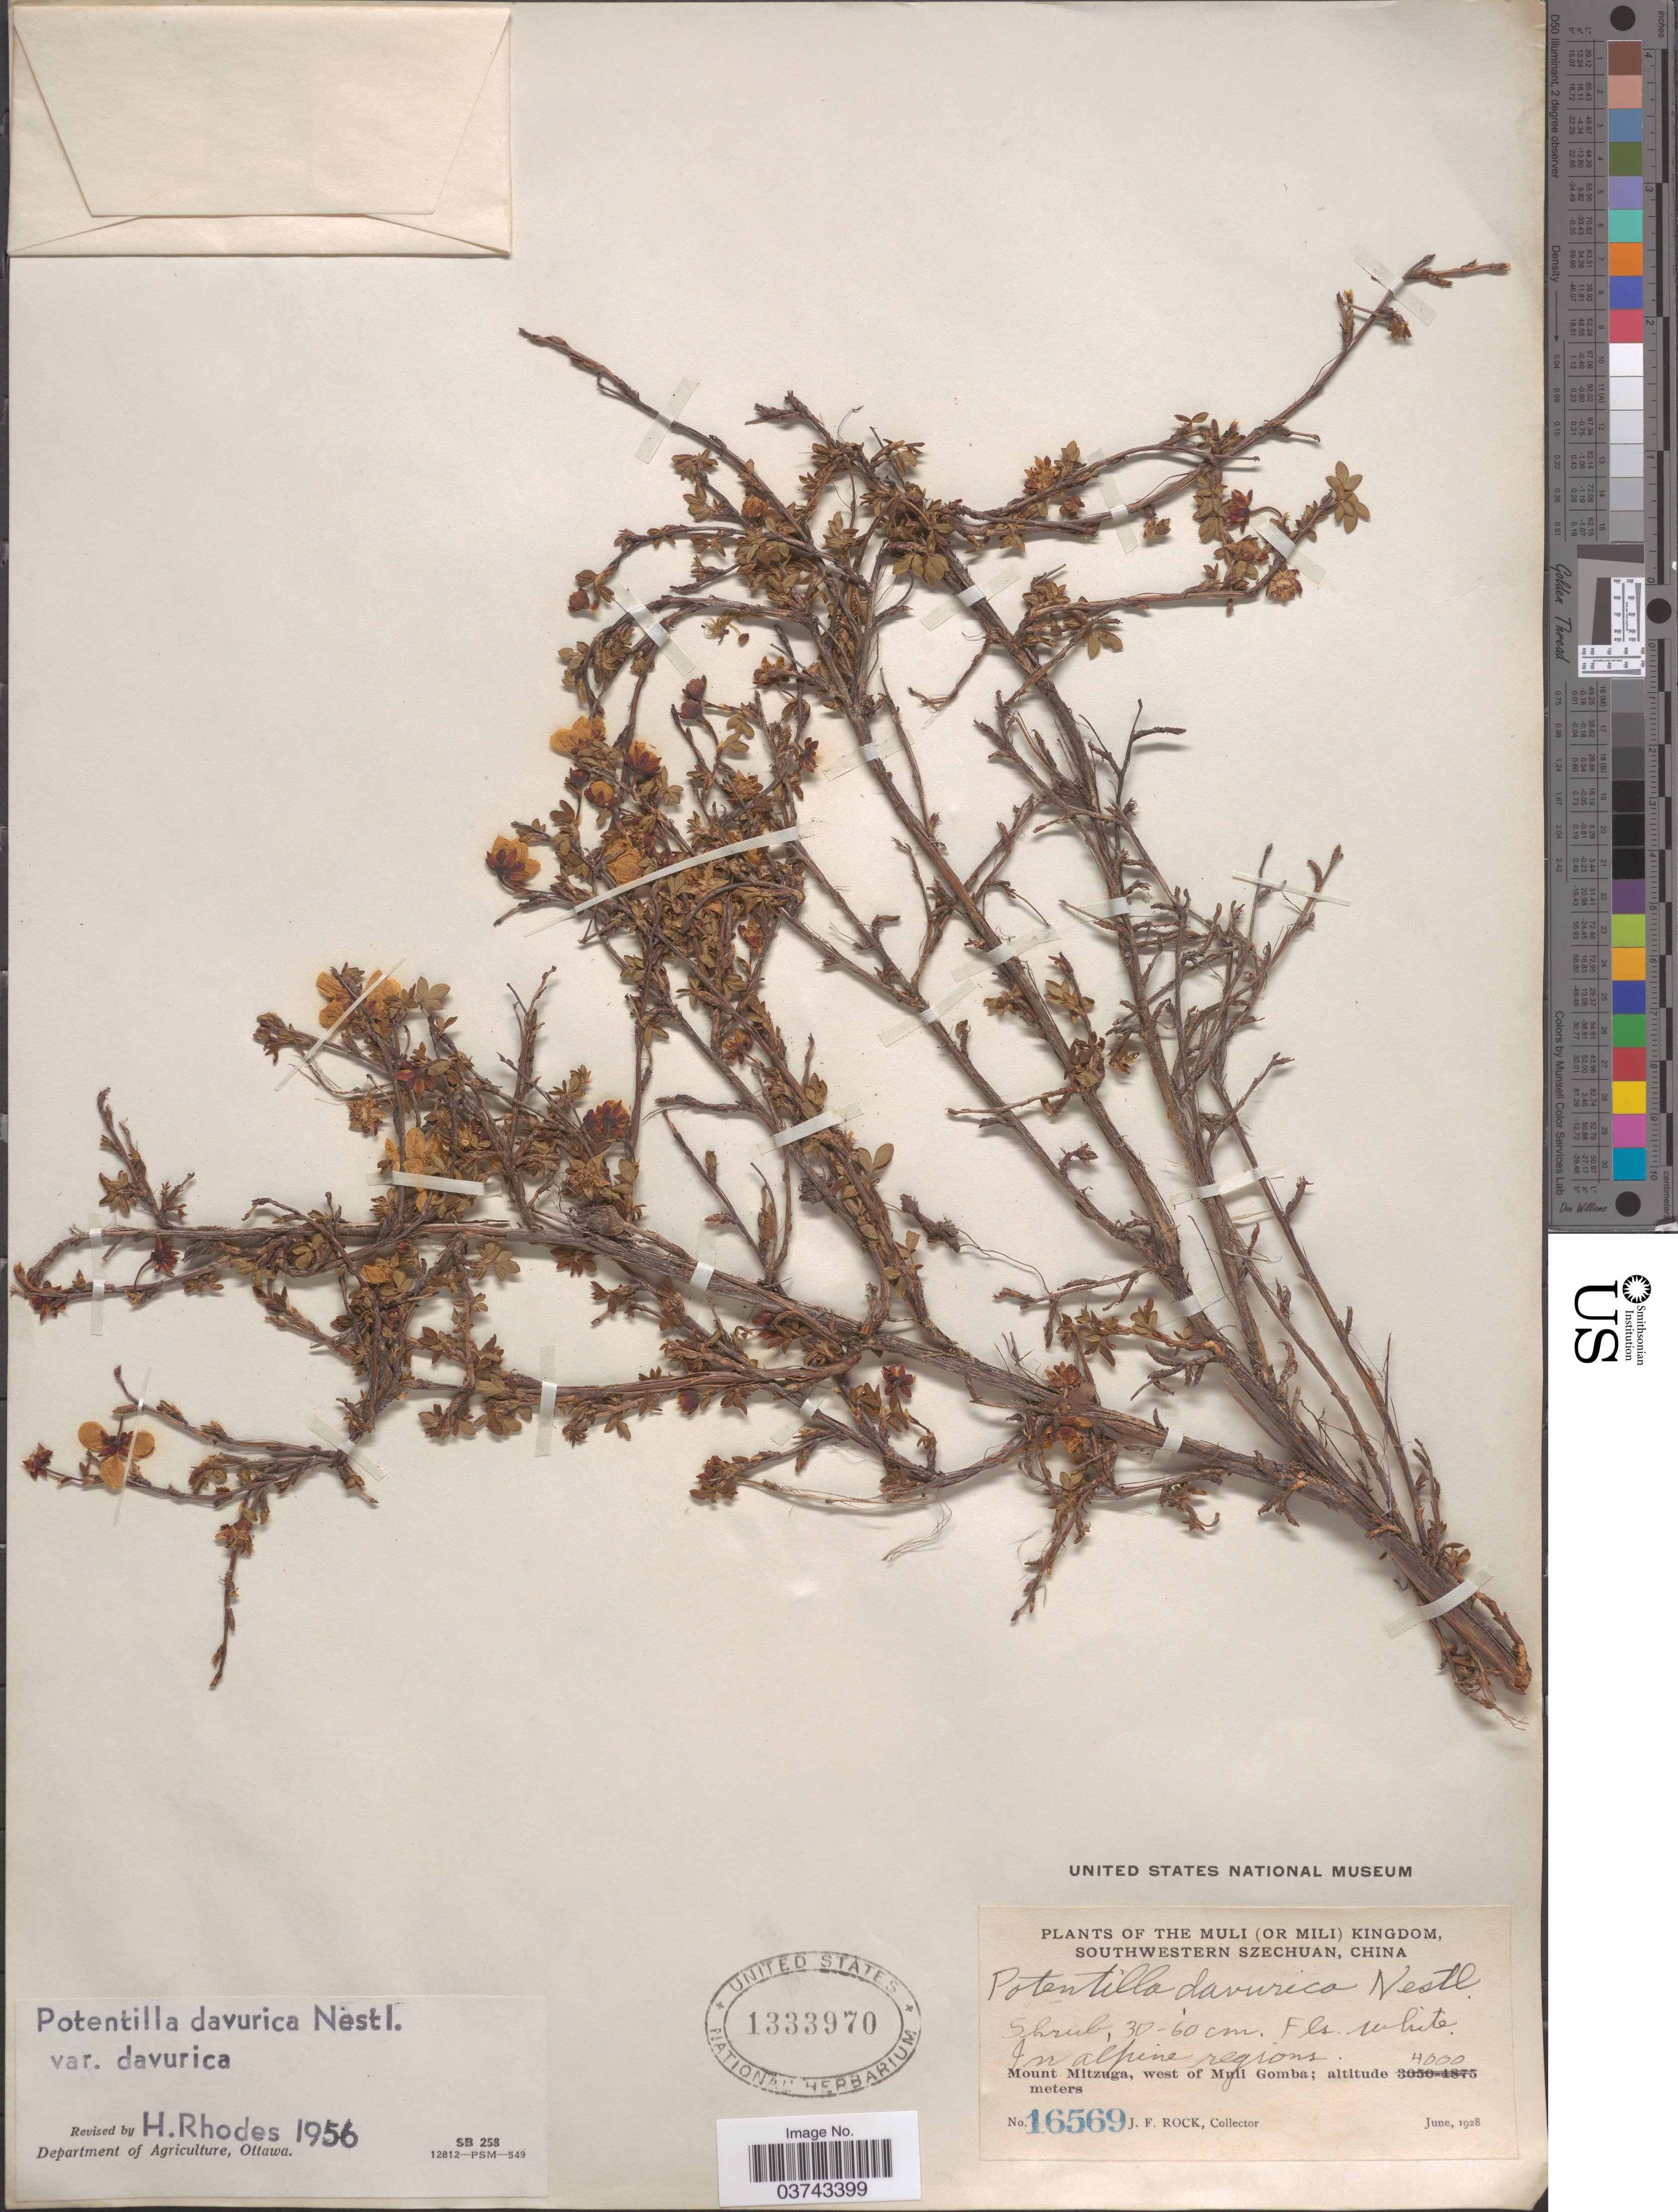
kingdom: Plantae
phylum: Tracheophyta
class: Magnoliopsida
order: Rosales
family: Rosaceae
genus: Dasiphora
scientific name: Dasiphora glabrata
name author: (Willd. ex Schltdl.) Soják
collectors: J. Rock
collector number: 16569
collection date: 1928-06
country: China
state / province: Sichuan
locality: The Muli (or Mili) Kingdom, Southwestern Szechuan. Mount Mitzuga, west of Muli Gomba.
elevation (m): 4000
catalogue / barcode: US 1333970